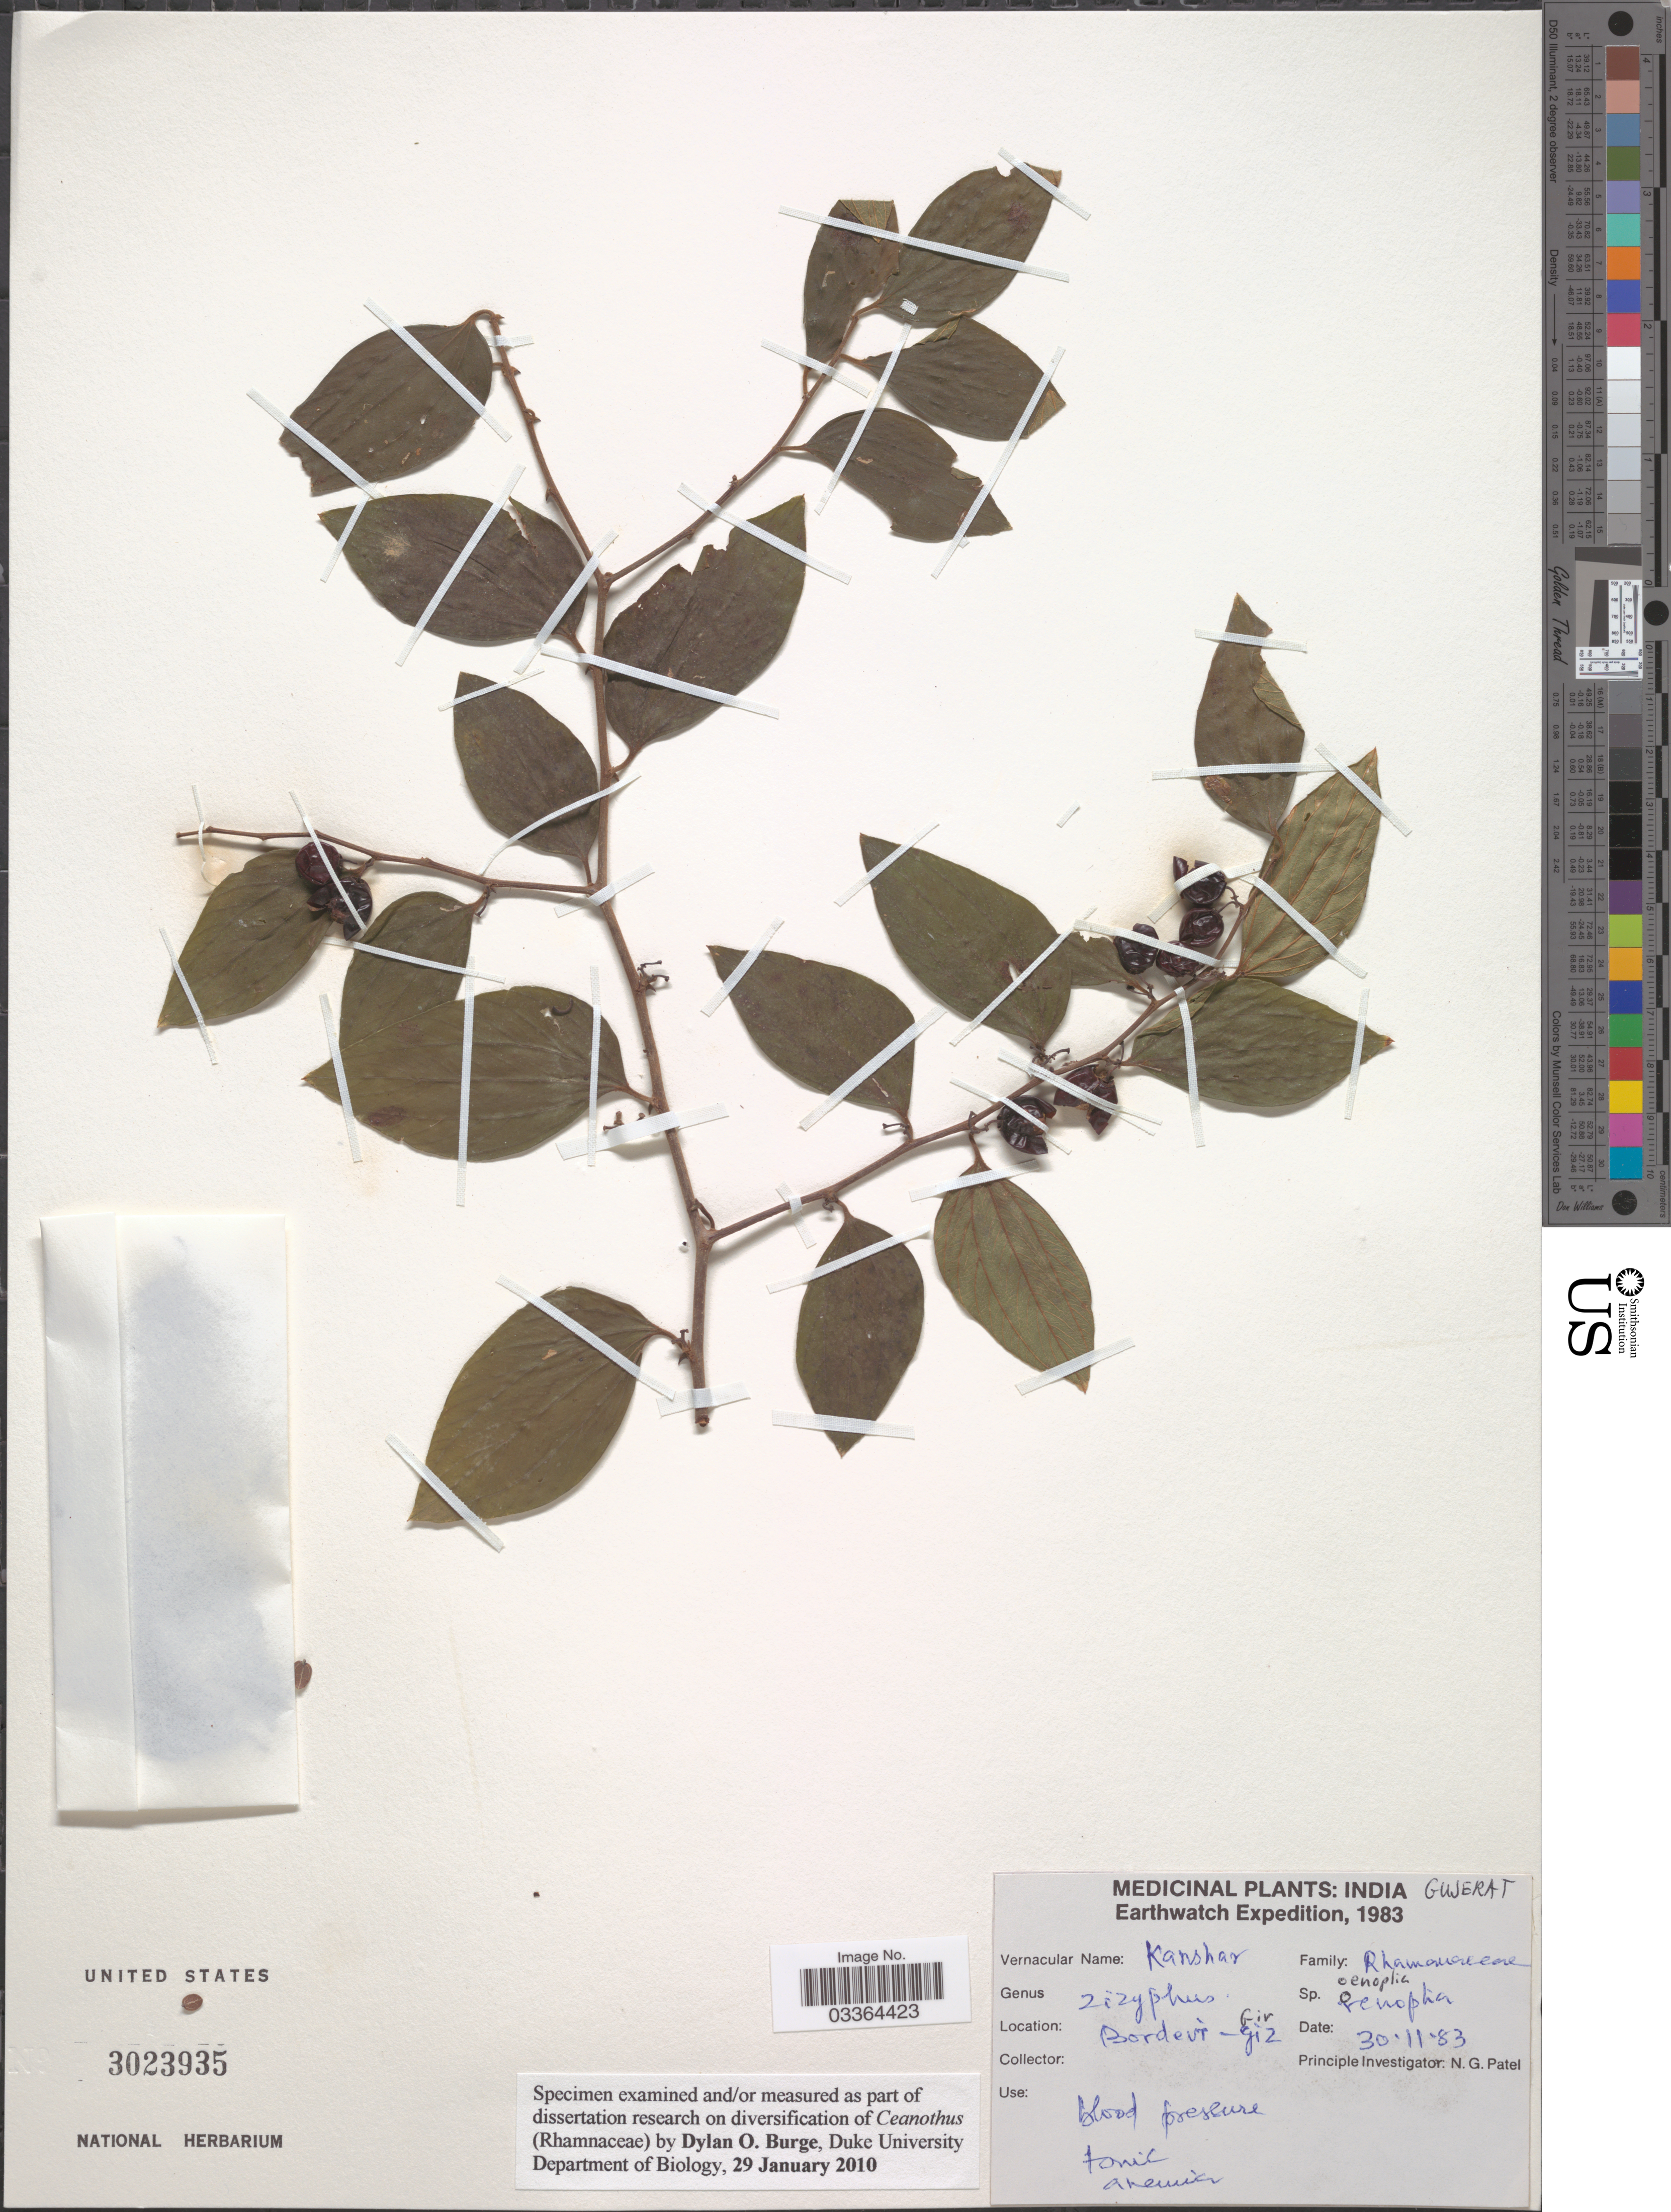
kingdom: Plantae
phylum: Tracheophyta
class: Magnoliopsida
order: Rosales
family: Rhamnaceae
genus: Ziziphus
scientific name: Ziziphus oenopolia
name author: (L.) Mill.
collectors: N. Patel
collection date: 1983-11-30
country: India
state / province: Gujarat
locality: Gujerat. Bordevi-Gir.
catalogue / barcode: US 3023935